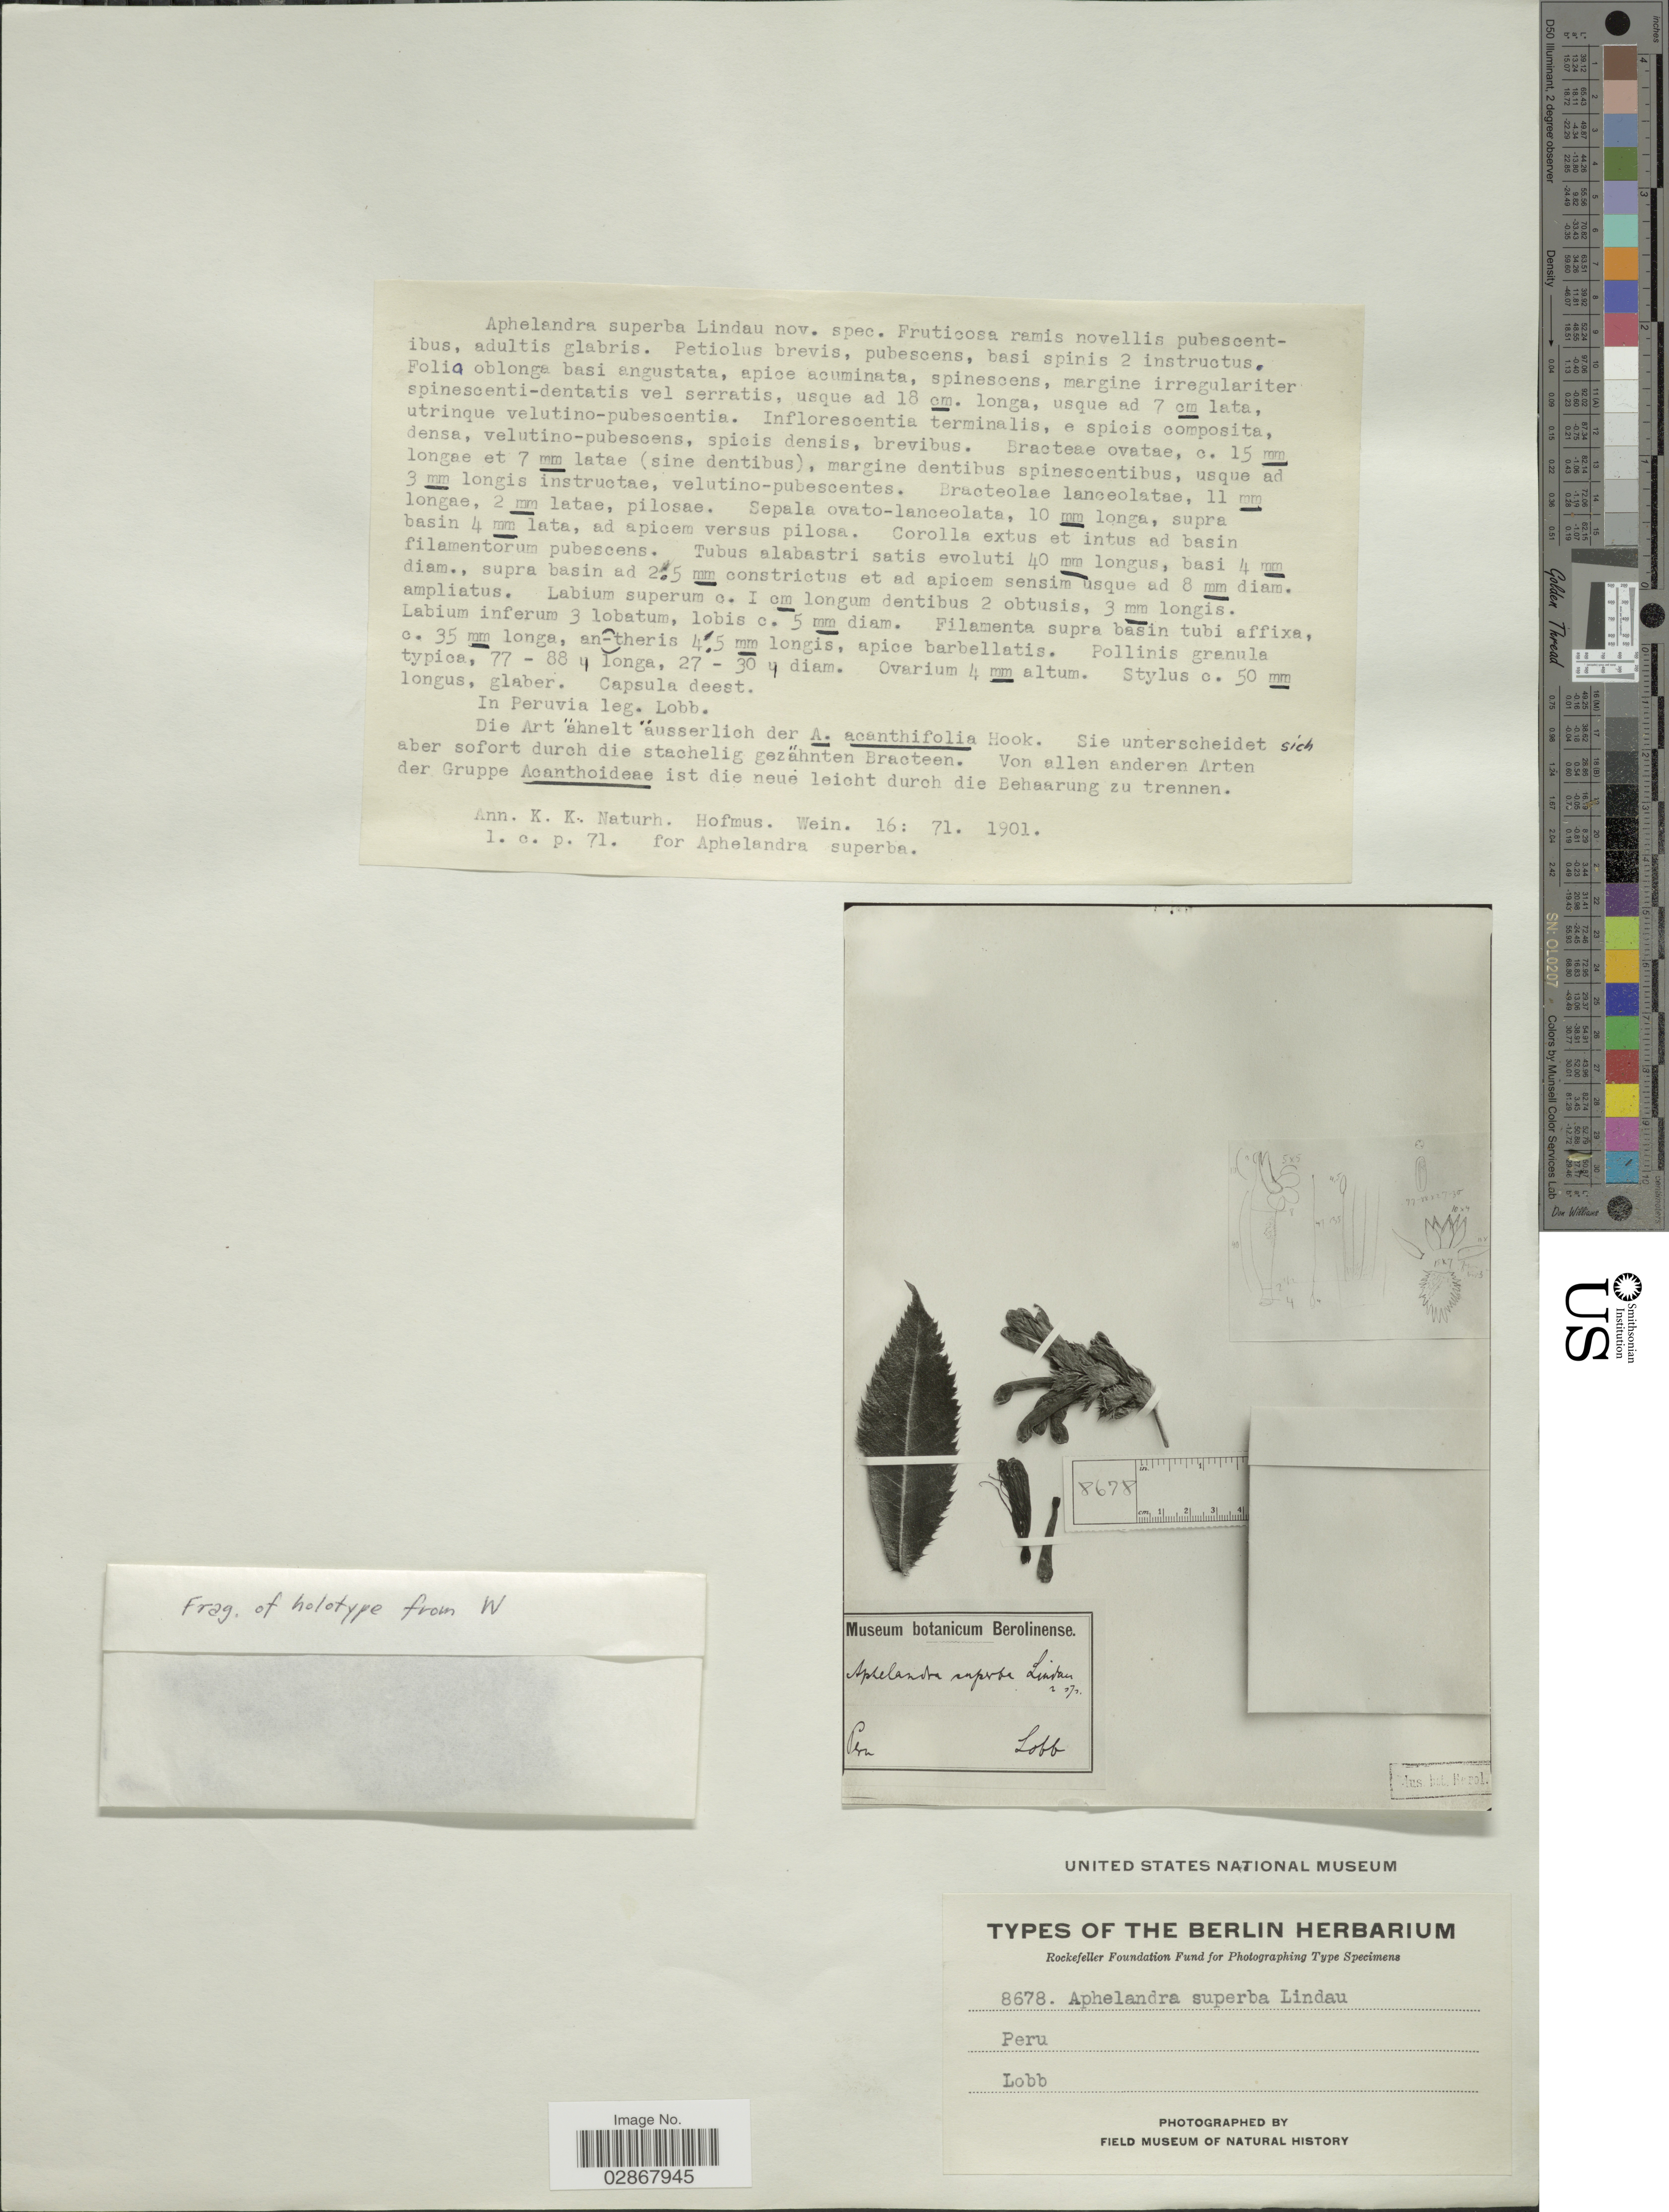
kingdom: Plantae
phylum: Tracheophyta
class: Magnoliopsida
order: Lamiales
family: Acanthaceae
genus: Aphelandra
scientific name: Aphelandra superba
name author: Lindau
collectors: Lobb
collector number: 8678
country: Peru